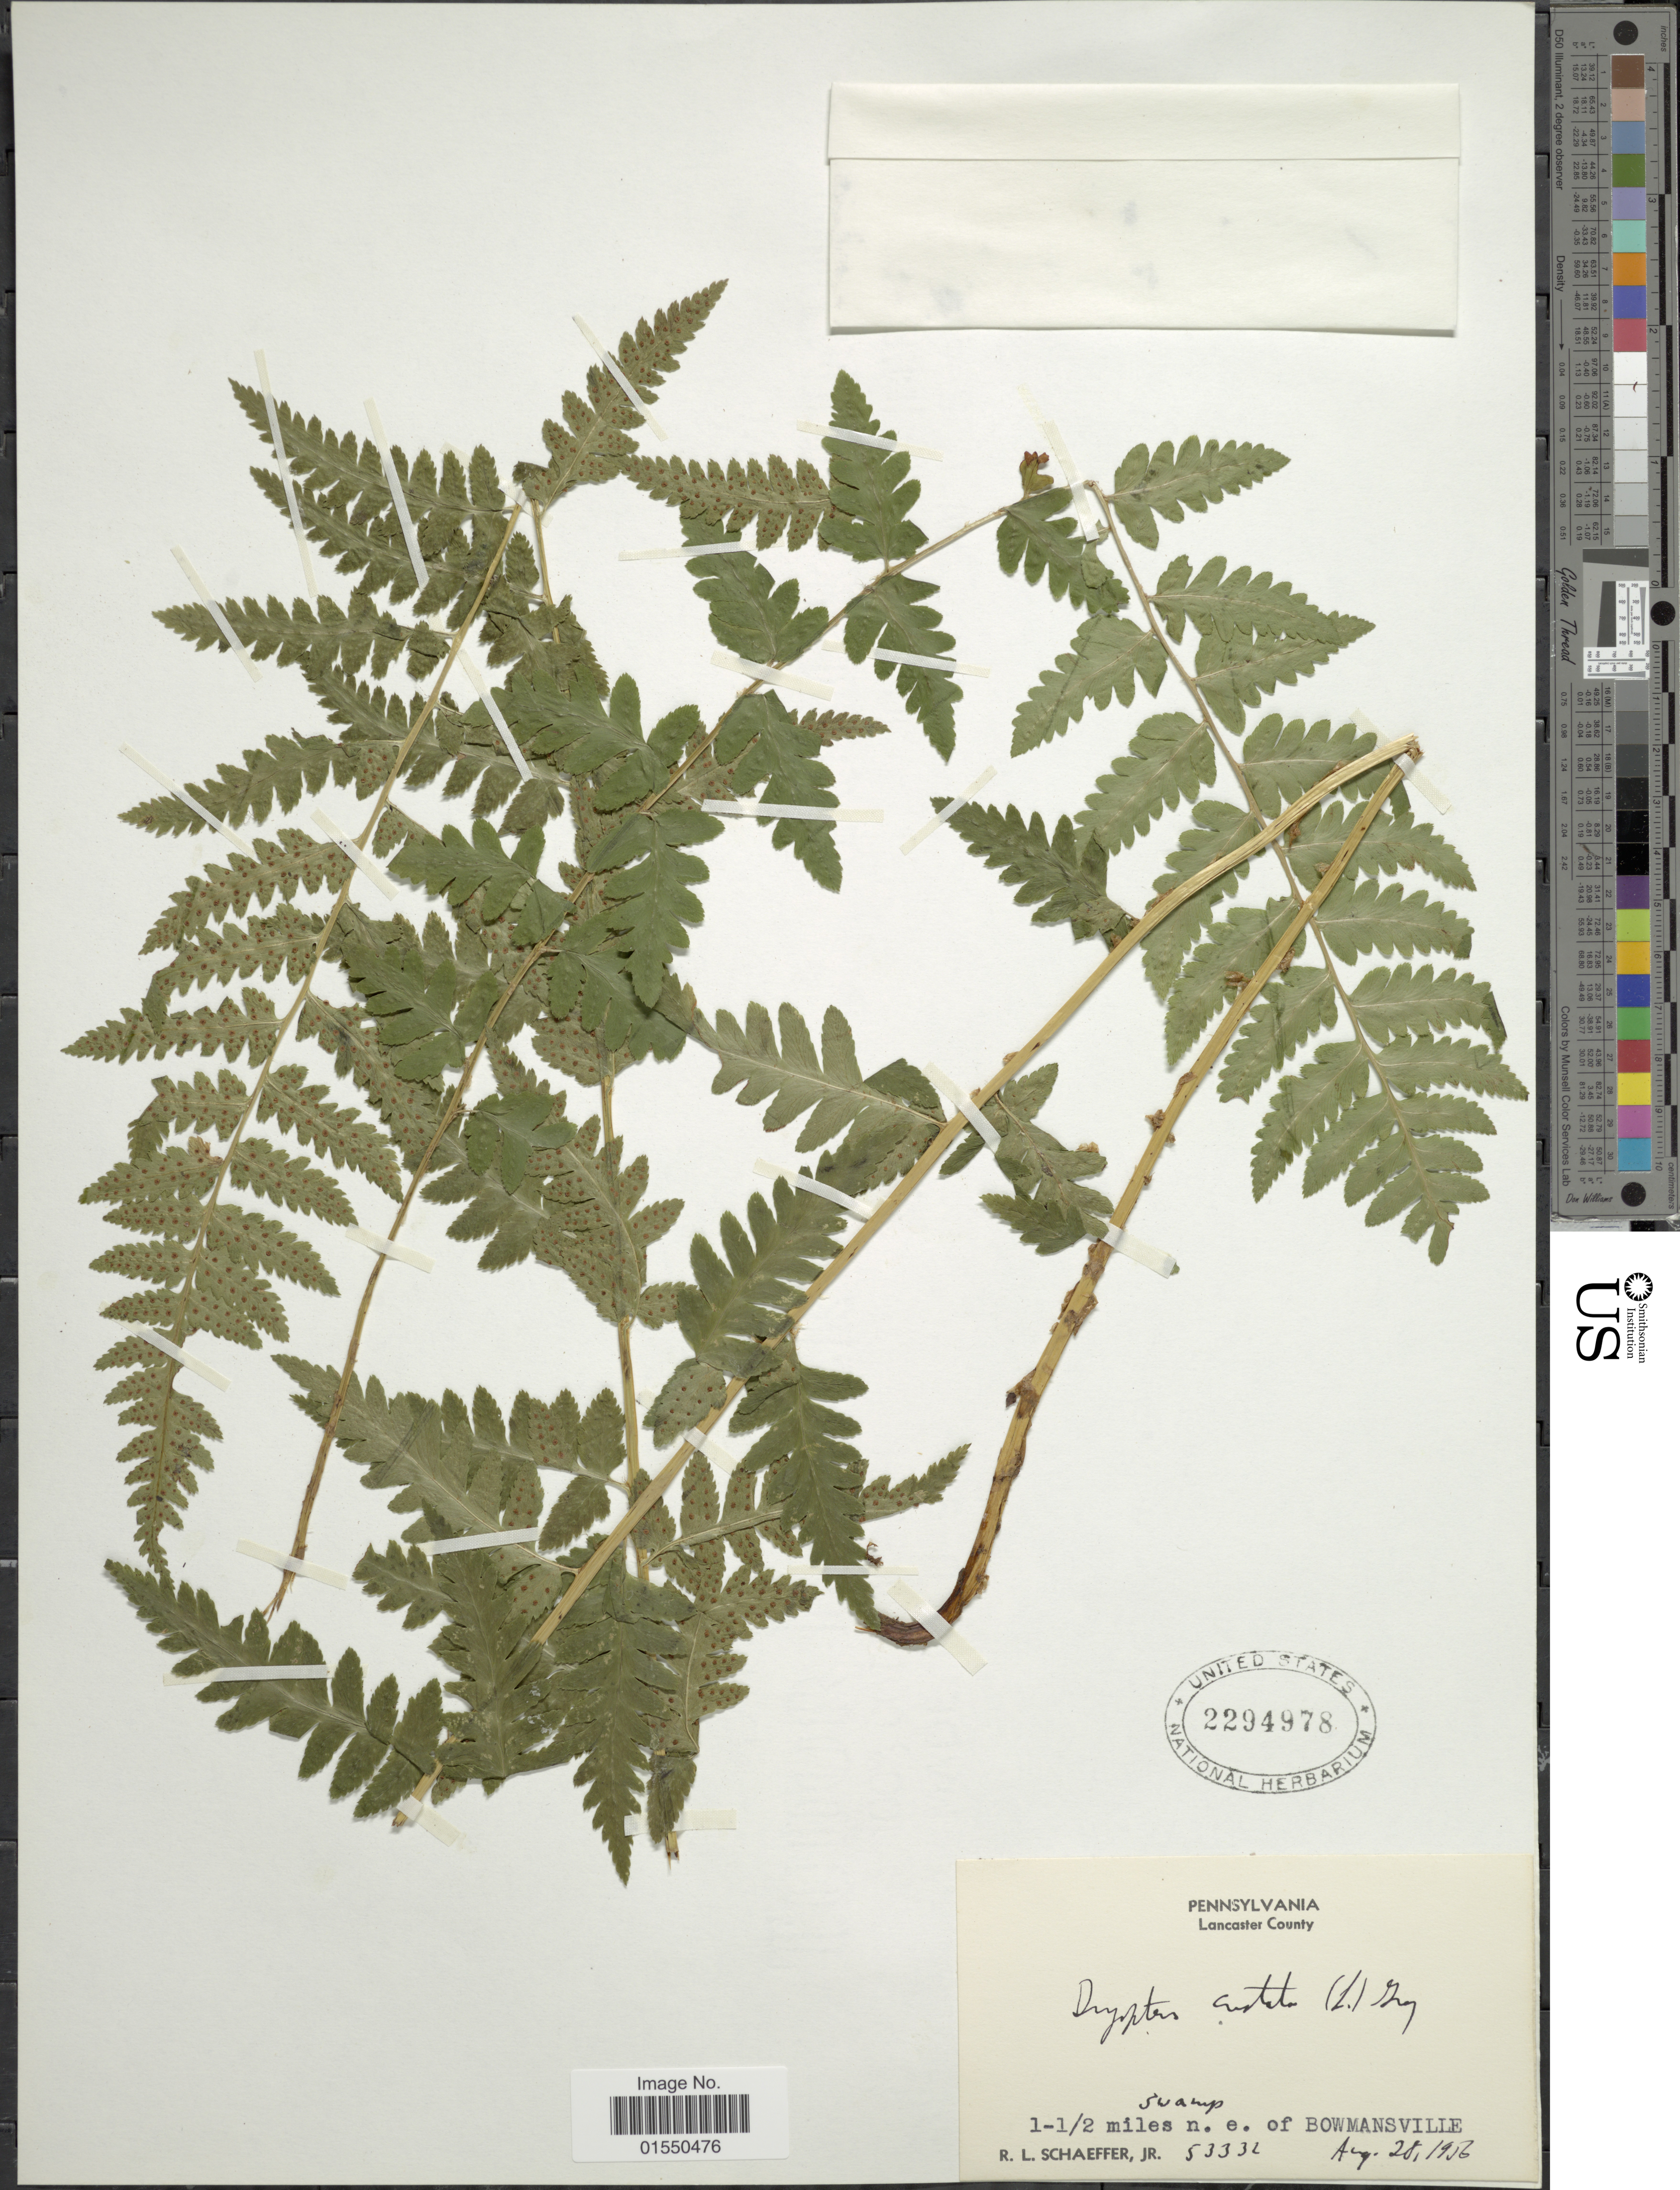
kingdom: Plantae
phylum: Tracheophyta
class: Polypodiopsida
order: Polypodiales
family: Dryopteridaceae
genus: Dryopteris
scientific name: Dryopteris cristata var. spinulosa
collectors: R. L. Schaeffer Jr.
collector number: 53332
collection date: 1916-08-28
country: United States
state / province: Pennsylvania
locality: Lancaster County, 1 - 1/2 miles n.e. of Bowmansville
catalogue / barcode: US 2294978